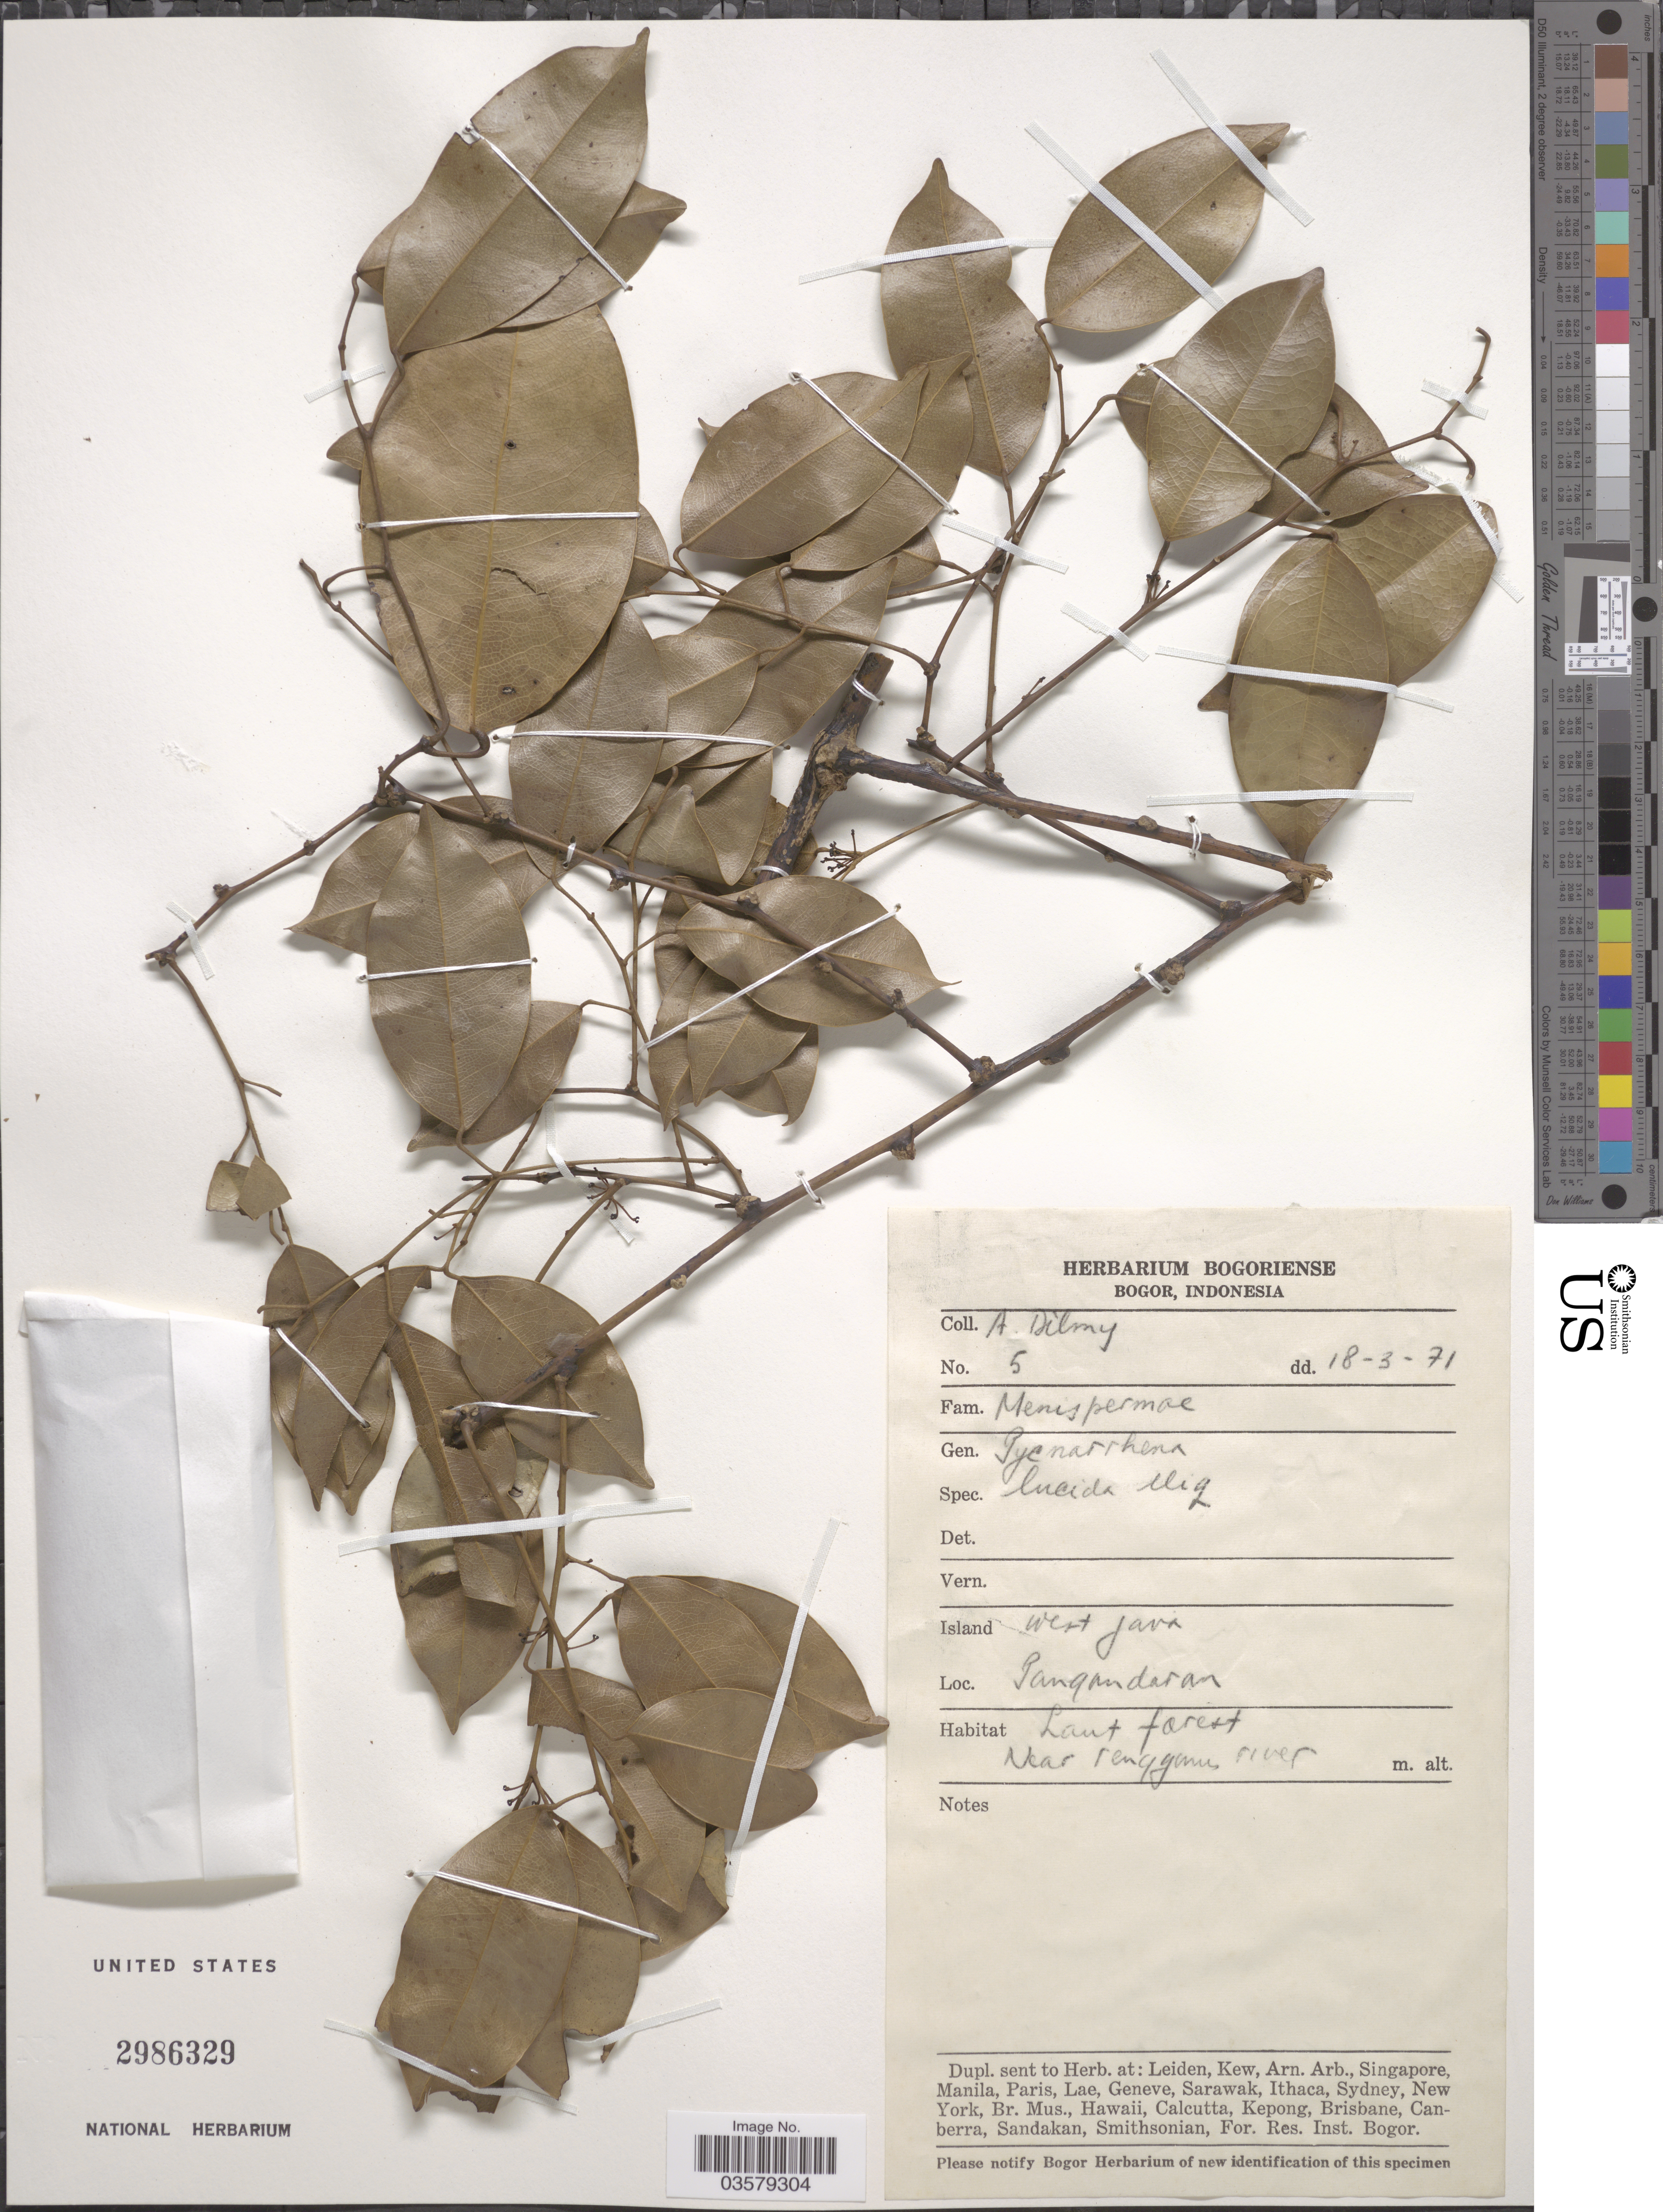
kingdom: Plantae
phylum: Tracheophyta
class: Magnoliopsida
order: Ranunculales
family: Menispermaceae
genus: Pycnarrhena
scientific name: Pycnarrhena lucida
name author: (Teijsm. & Binn.) Miq.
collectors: A. Dilmy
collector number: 5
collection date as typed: Transcribed d/m/y: 18/3/71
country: Indonesia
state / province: Java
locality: Island West Java, Pangandaran. Near renggam [interpreted] river.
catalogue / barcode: US 2986329